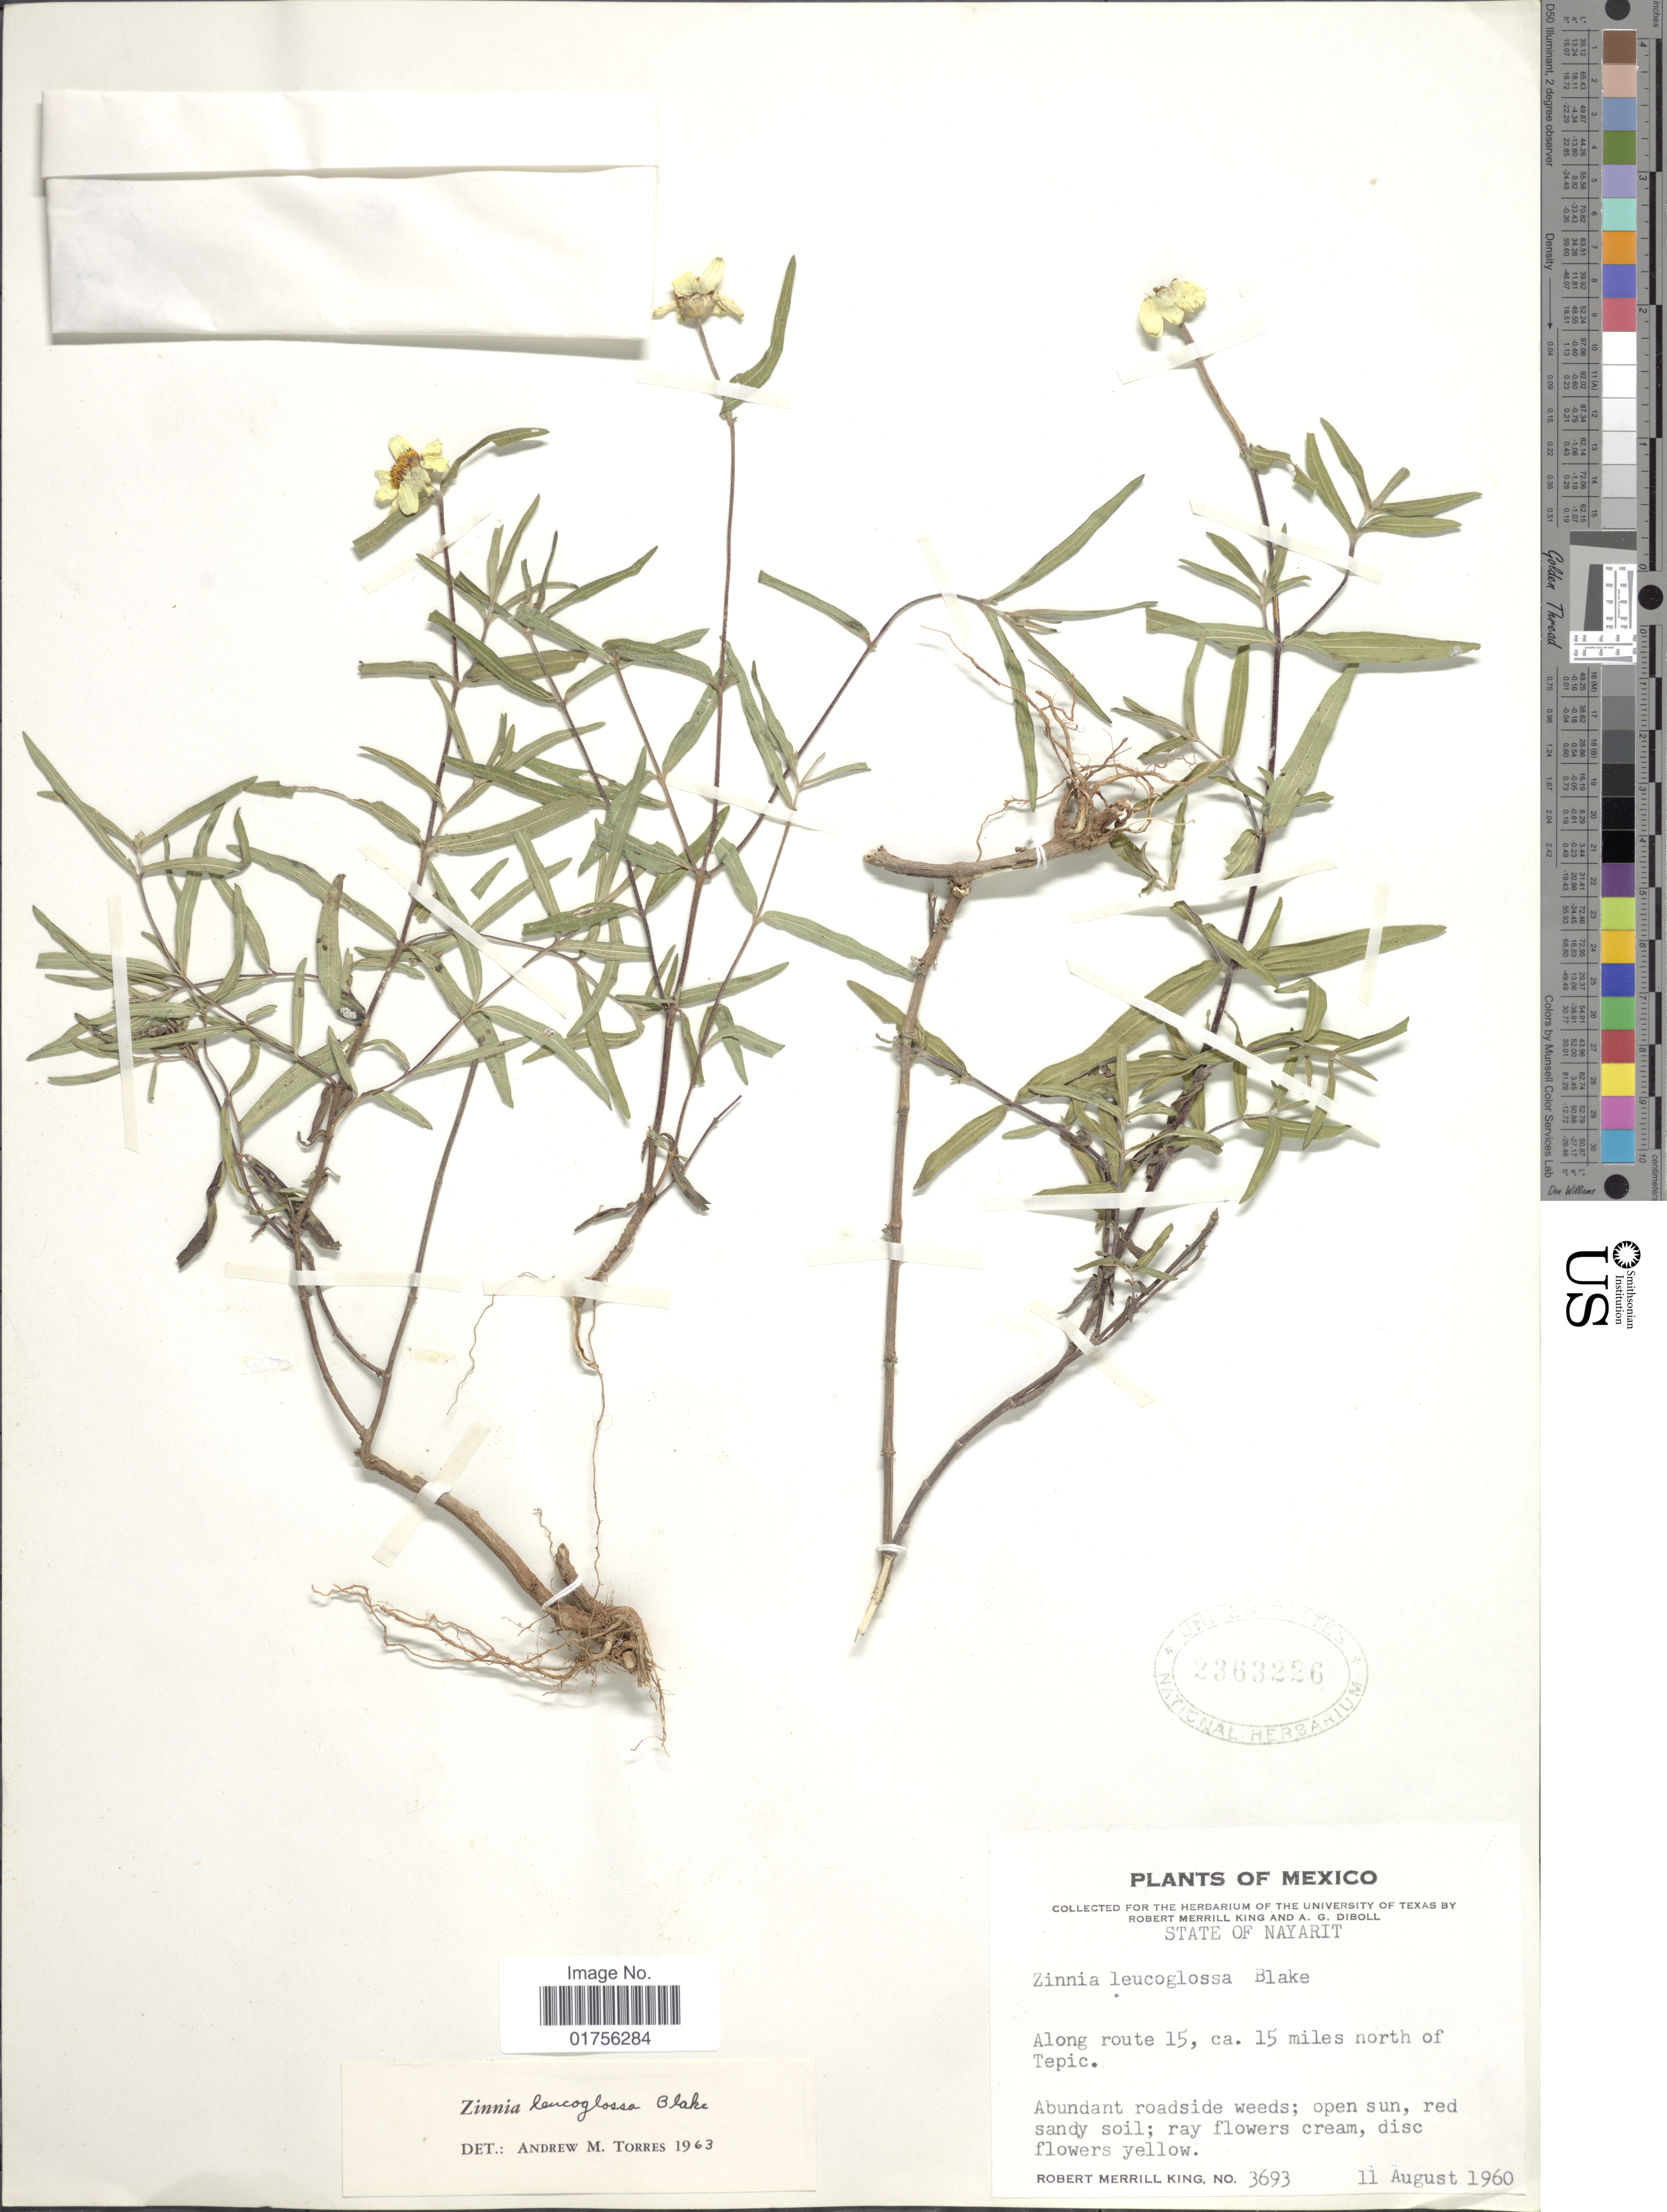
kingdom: Plantae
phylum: Tracheophyta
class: Magnoliopsida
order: Asterales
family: Asteraceae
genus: Zinnia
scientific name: Zinnia leucoglossa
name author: S.F. Blake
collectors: R. M. King & A. Diboll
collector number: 3693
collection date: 1960-08-11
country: Mexico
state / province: Nayarit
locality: State of Nayarit, Along route 15, 15 miles north of Tepic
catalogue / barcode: US 2363226